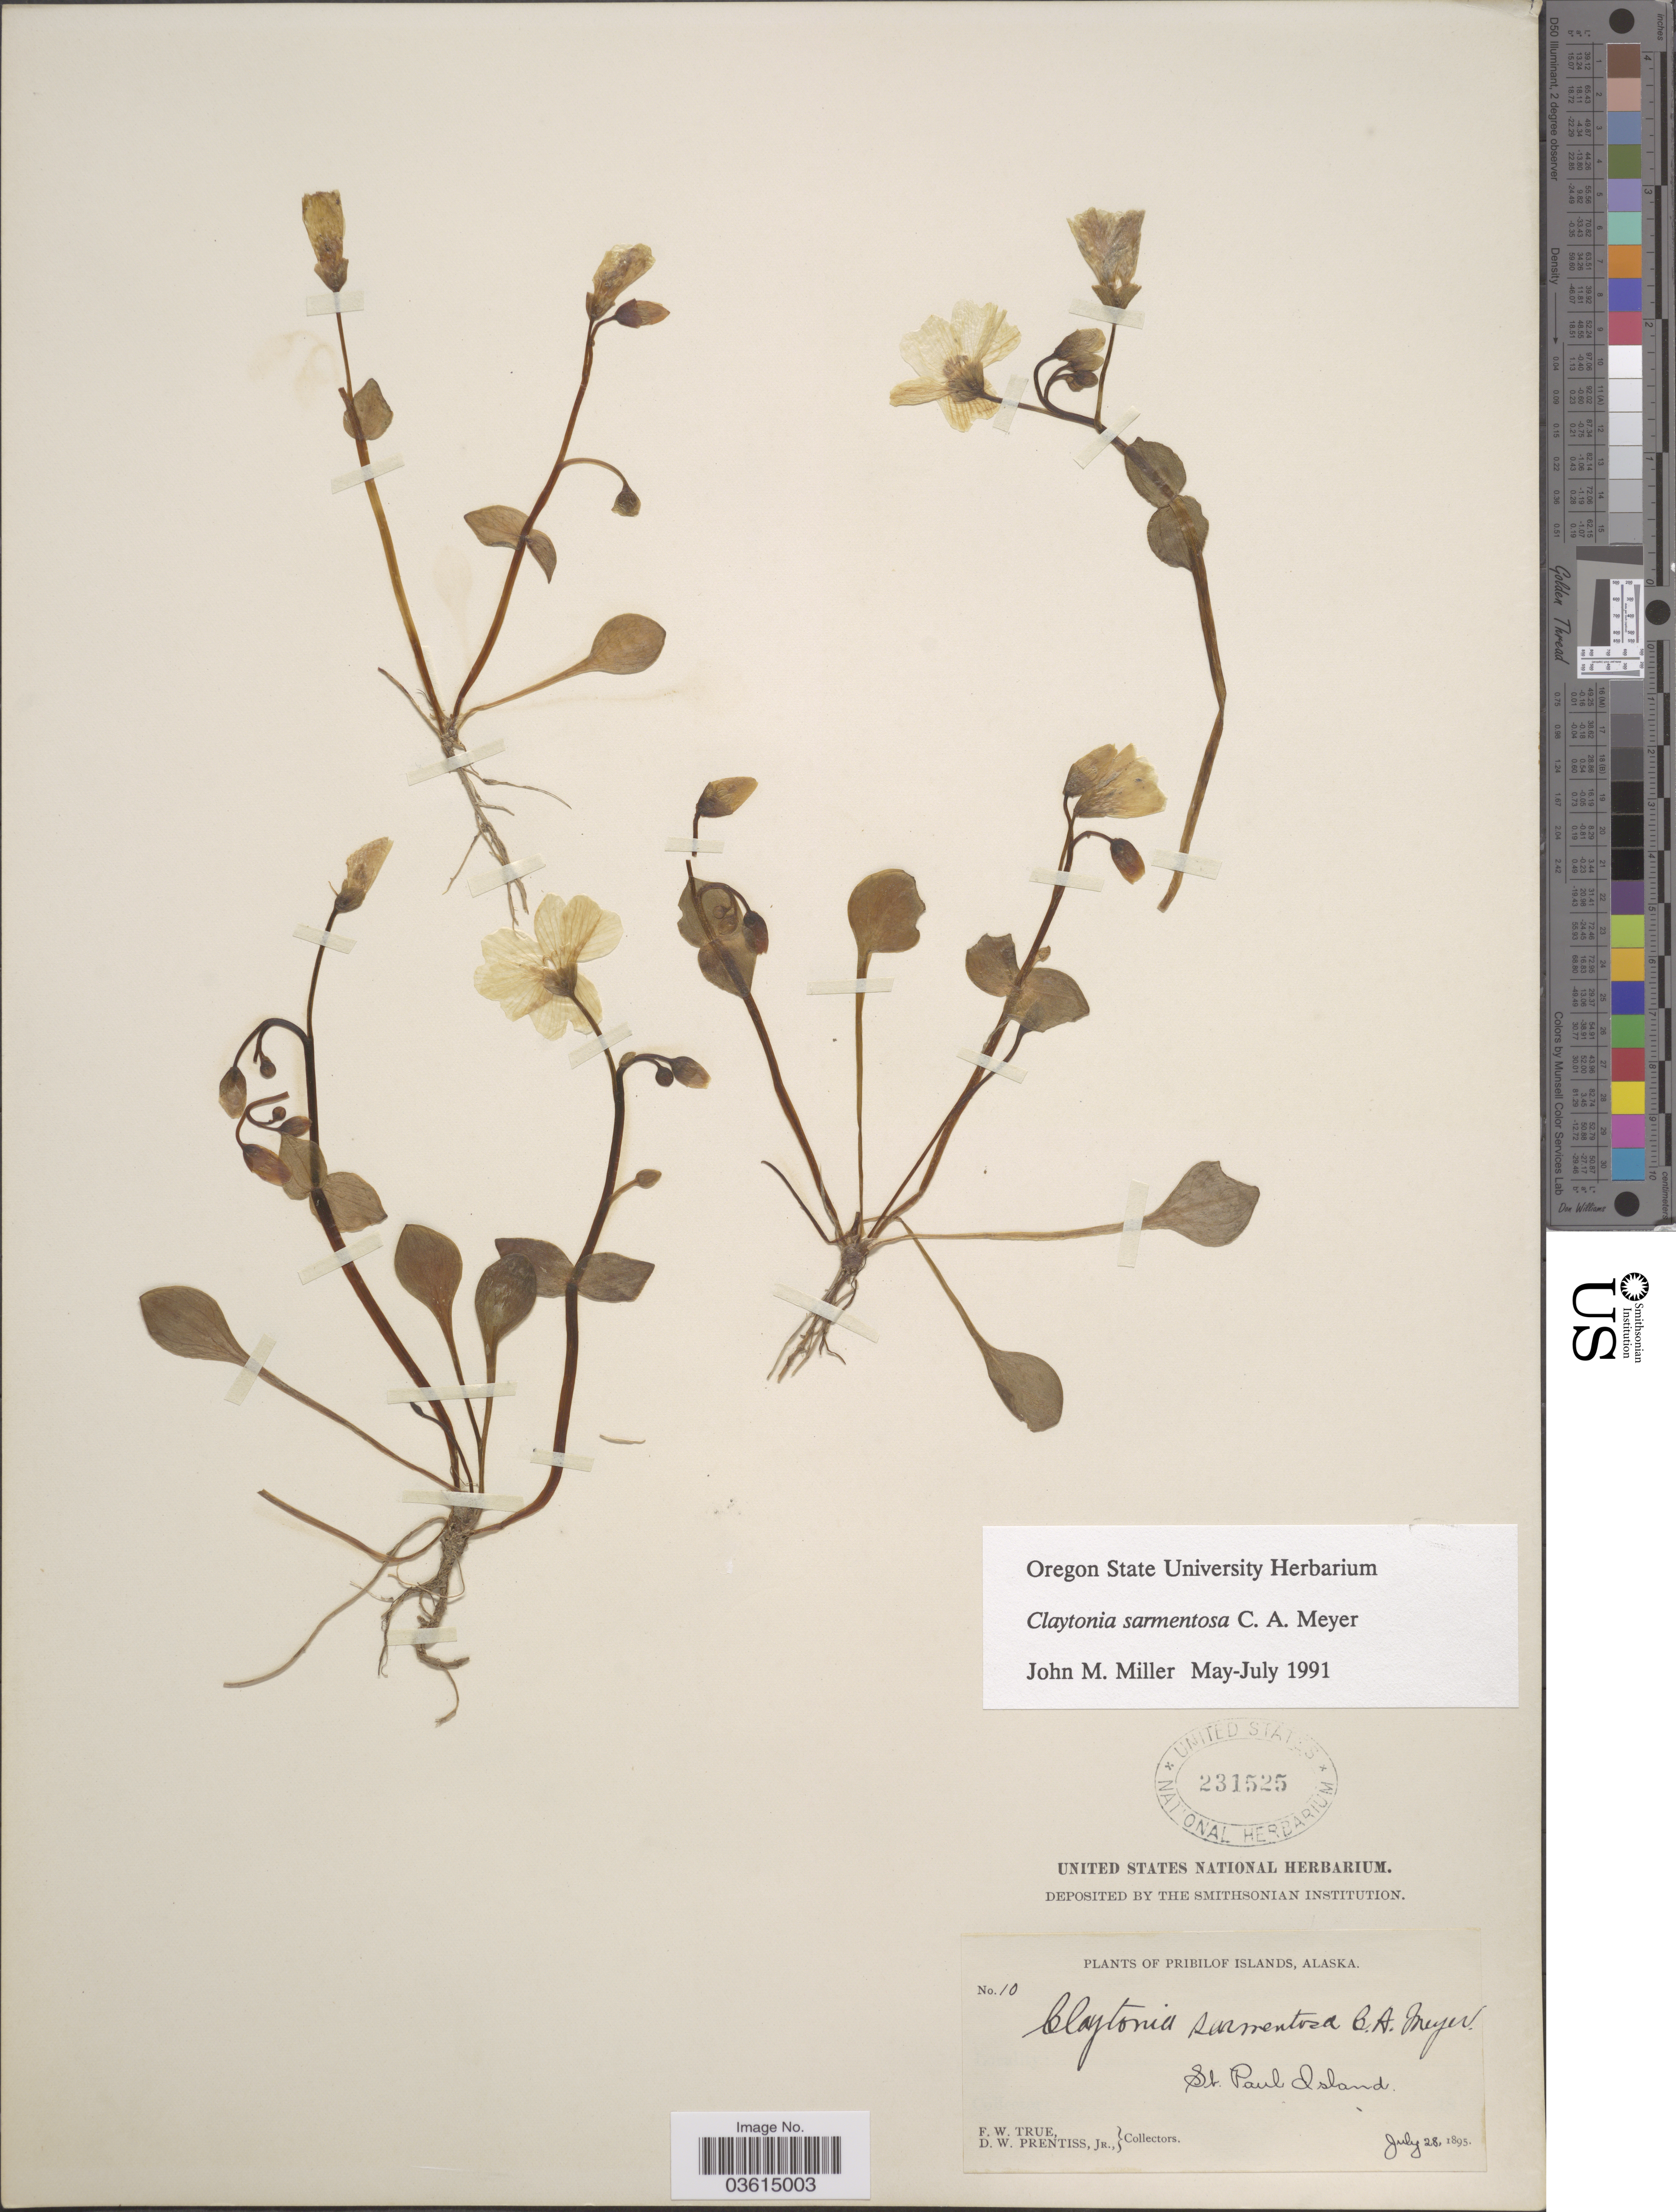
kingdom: Plantae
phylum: Tracheophyta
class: Magnoliopsida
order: Caryophyllales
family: Montiaceae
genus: Claytonia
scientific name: Claytonia sarmentosa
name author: C.A. Mey.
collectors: F. True & D. Prentiss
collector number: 10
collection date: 1895-07-28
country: United States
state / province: Alaska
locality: Pribilof Islands. St. Paul Island.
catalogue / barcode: US 231525